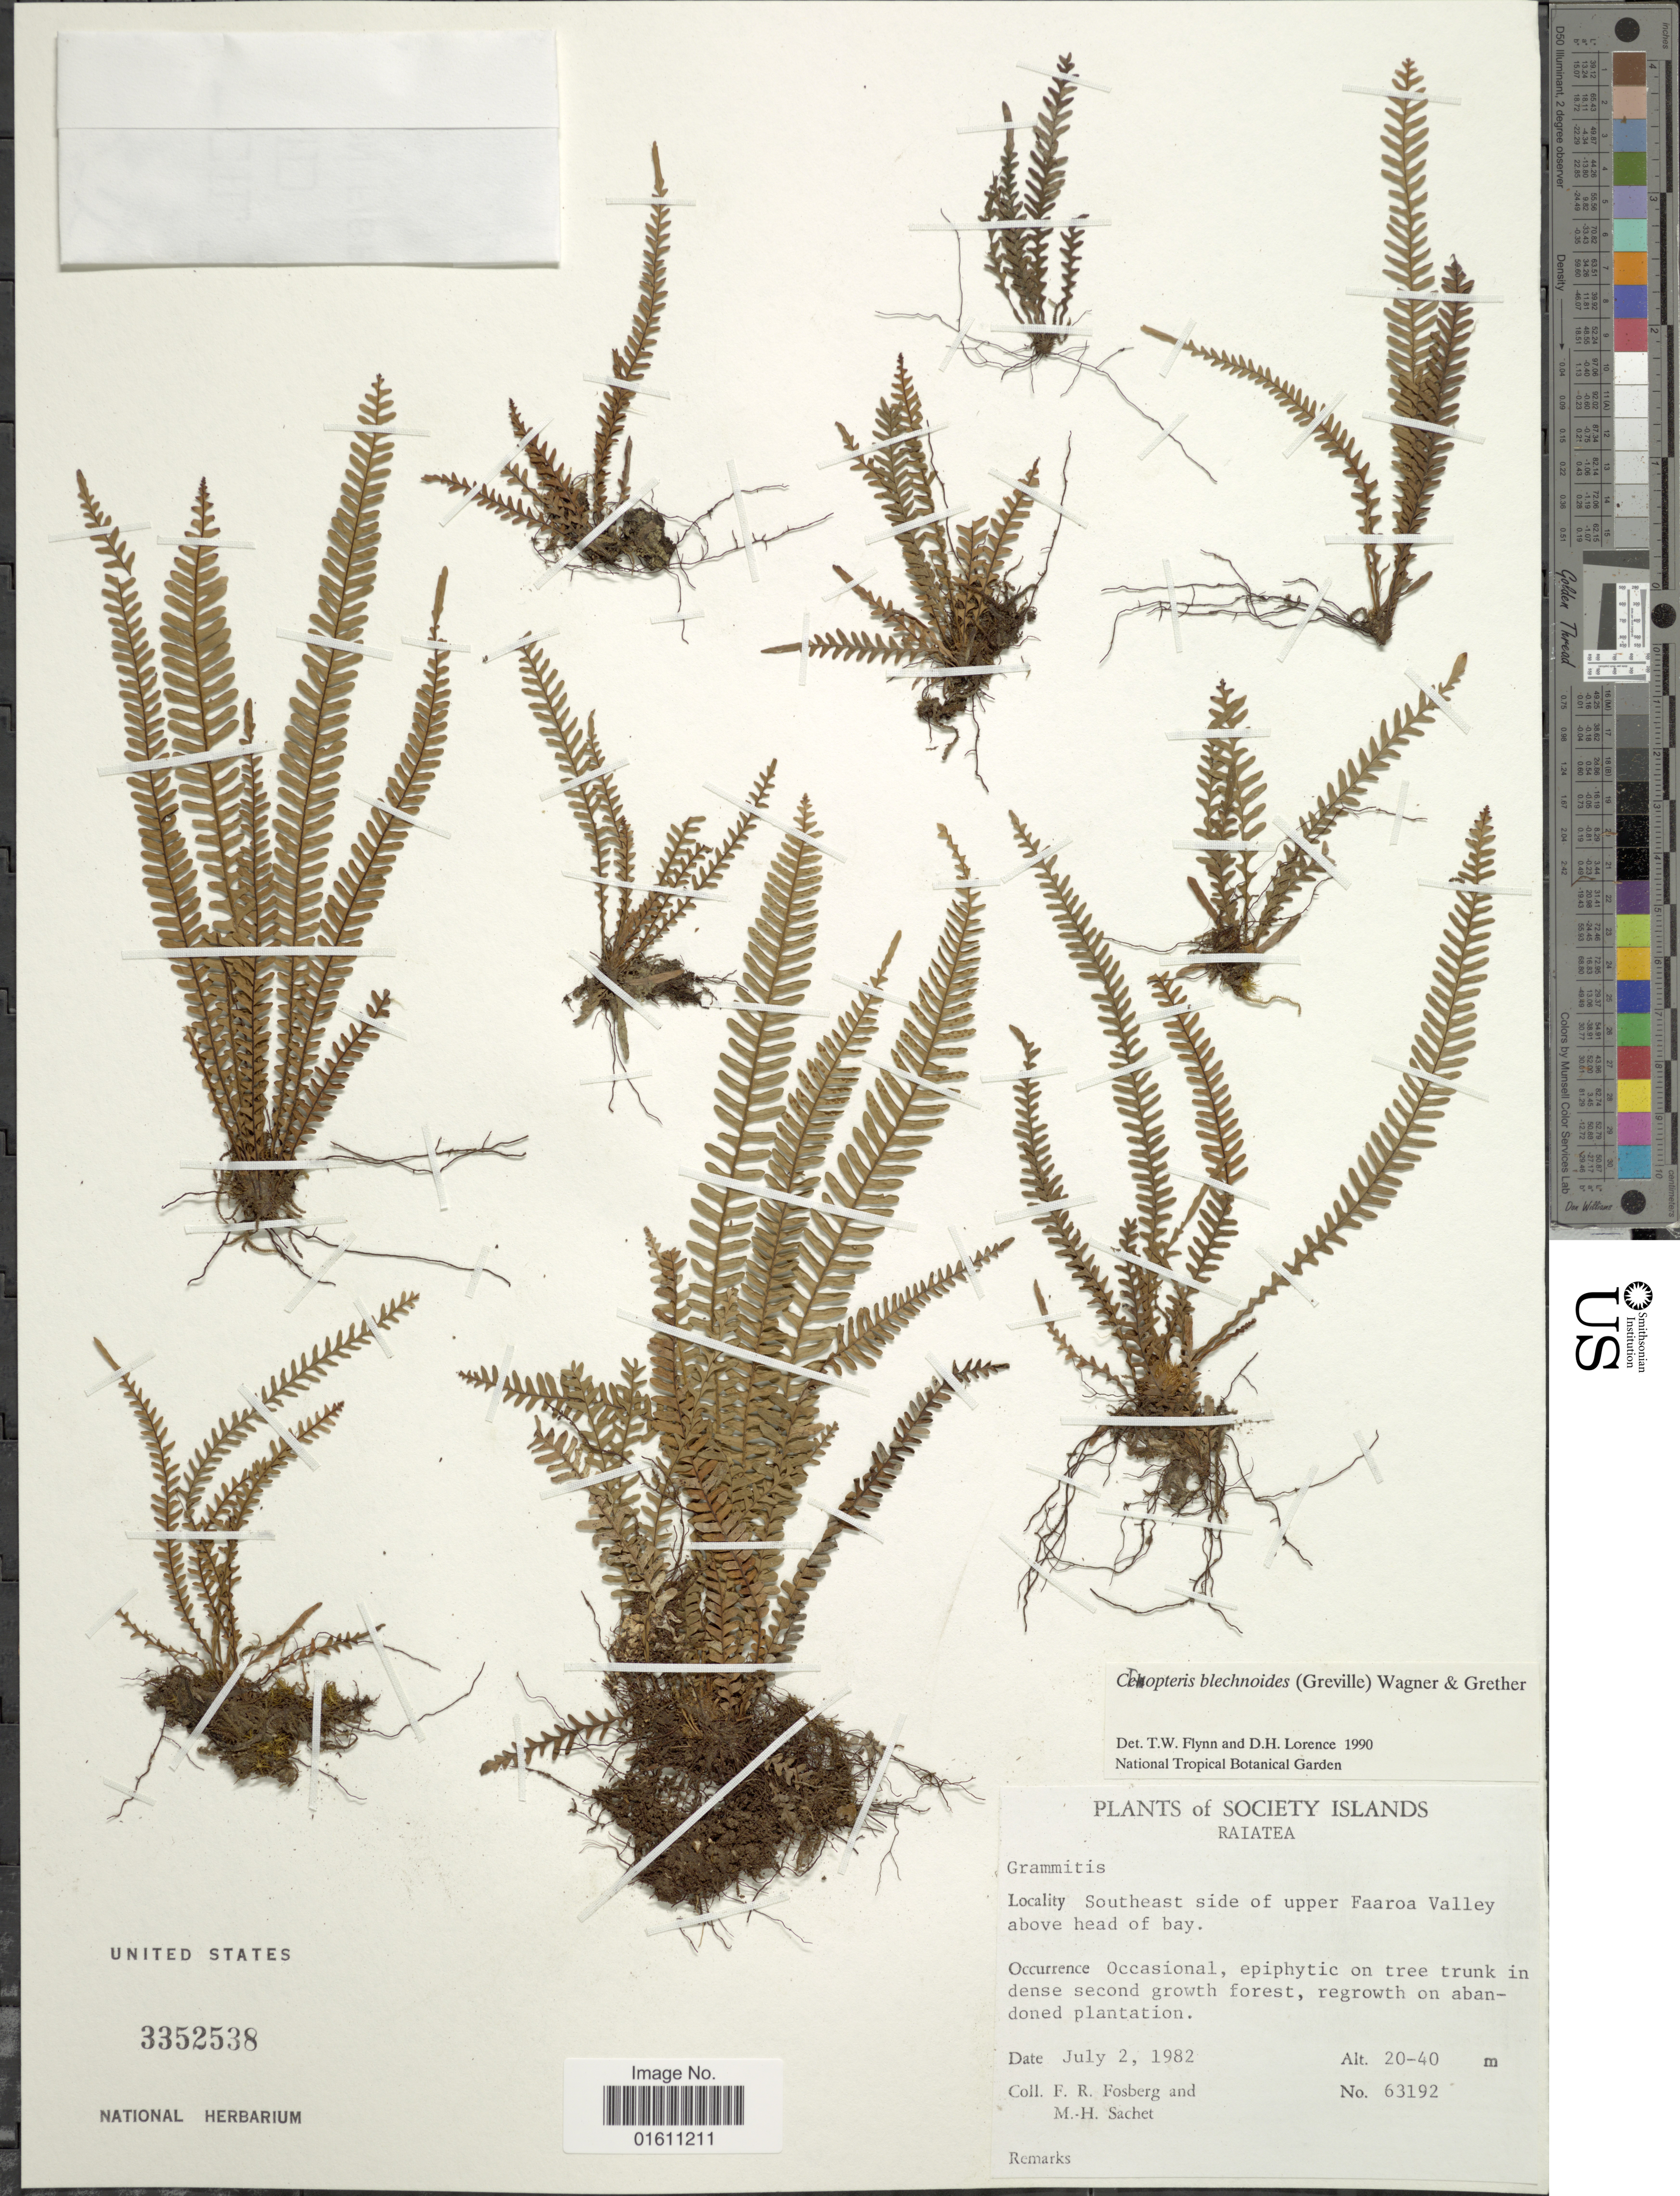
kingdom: Plantae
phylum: Tracheophyta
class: Polypodiopsida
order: Polypodiales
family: Polypodiaceae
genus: Ctenopterella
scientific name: Ctenopterella blechnoides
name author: (Grev.) Parris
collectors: F. R. Fosberg & M.-H. Sachet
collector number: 63192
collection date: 1982-07-02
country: French Polynesia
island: Raiatea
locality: Society Islands, Raiatea, Southeasy side of upper Faaroa Valley above head of bay.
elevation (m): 20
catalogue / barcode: US 3352538